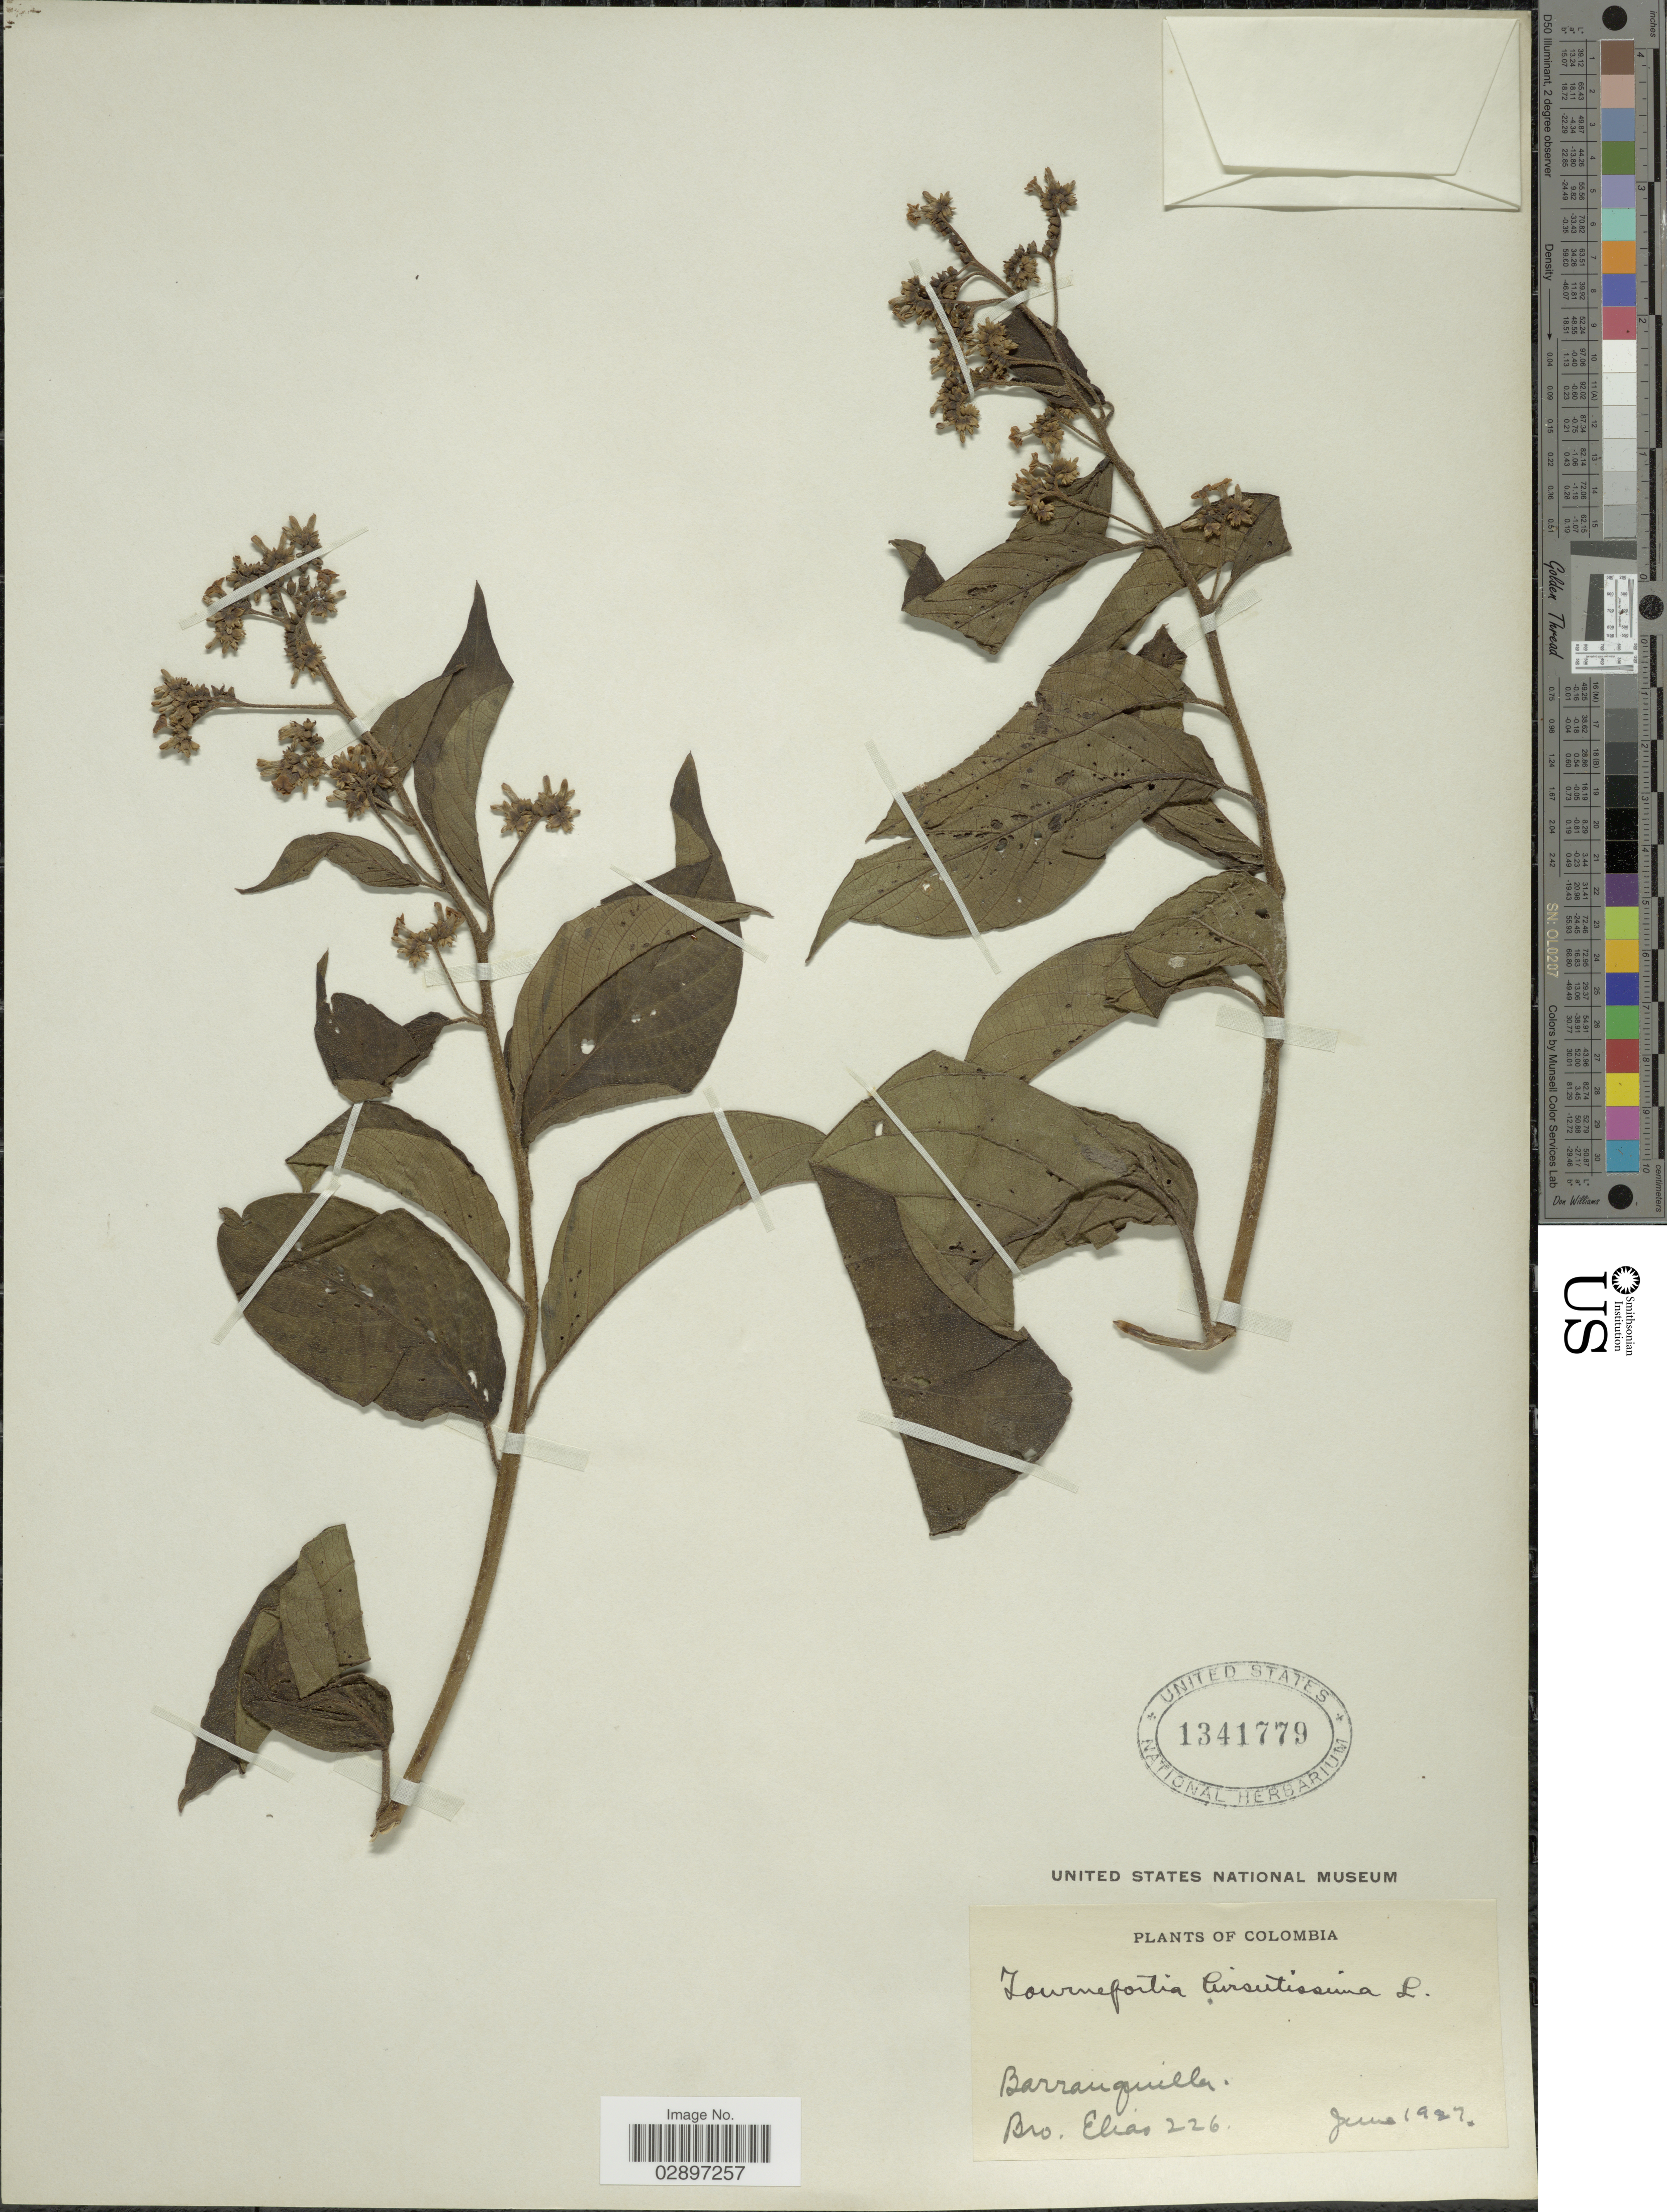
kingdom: Plantae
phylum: Tracheophyta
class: Magnoliopsida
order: Boraginales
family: Heliotropiaceae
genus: Tournefortia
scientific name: Tournefortia hirsutissima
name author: L.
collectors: Bro. Elias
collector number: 226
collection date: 1927-06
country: Colombia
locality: Barranquilla.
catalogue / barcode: US 1341779